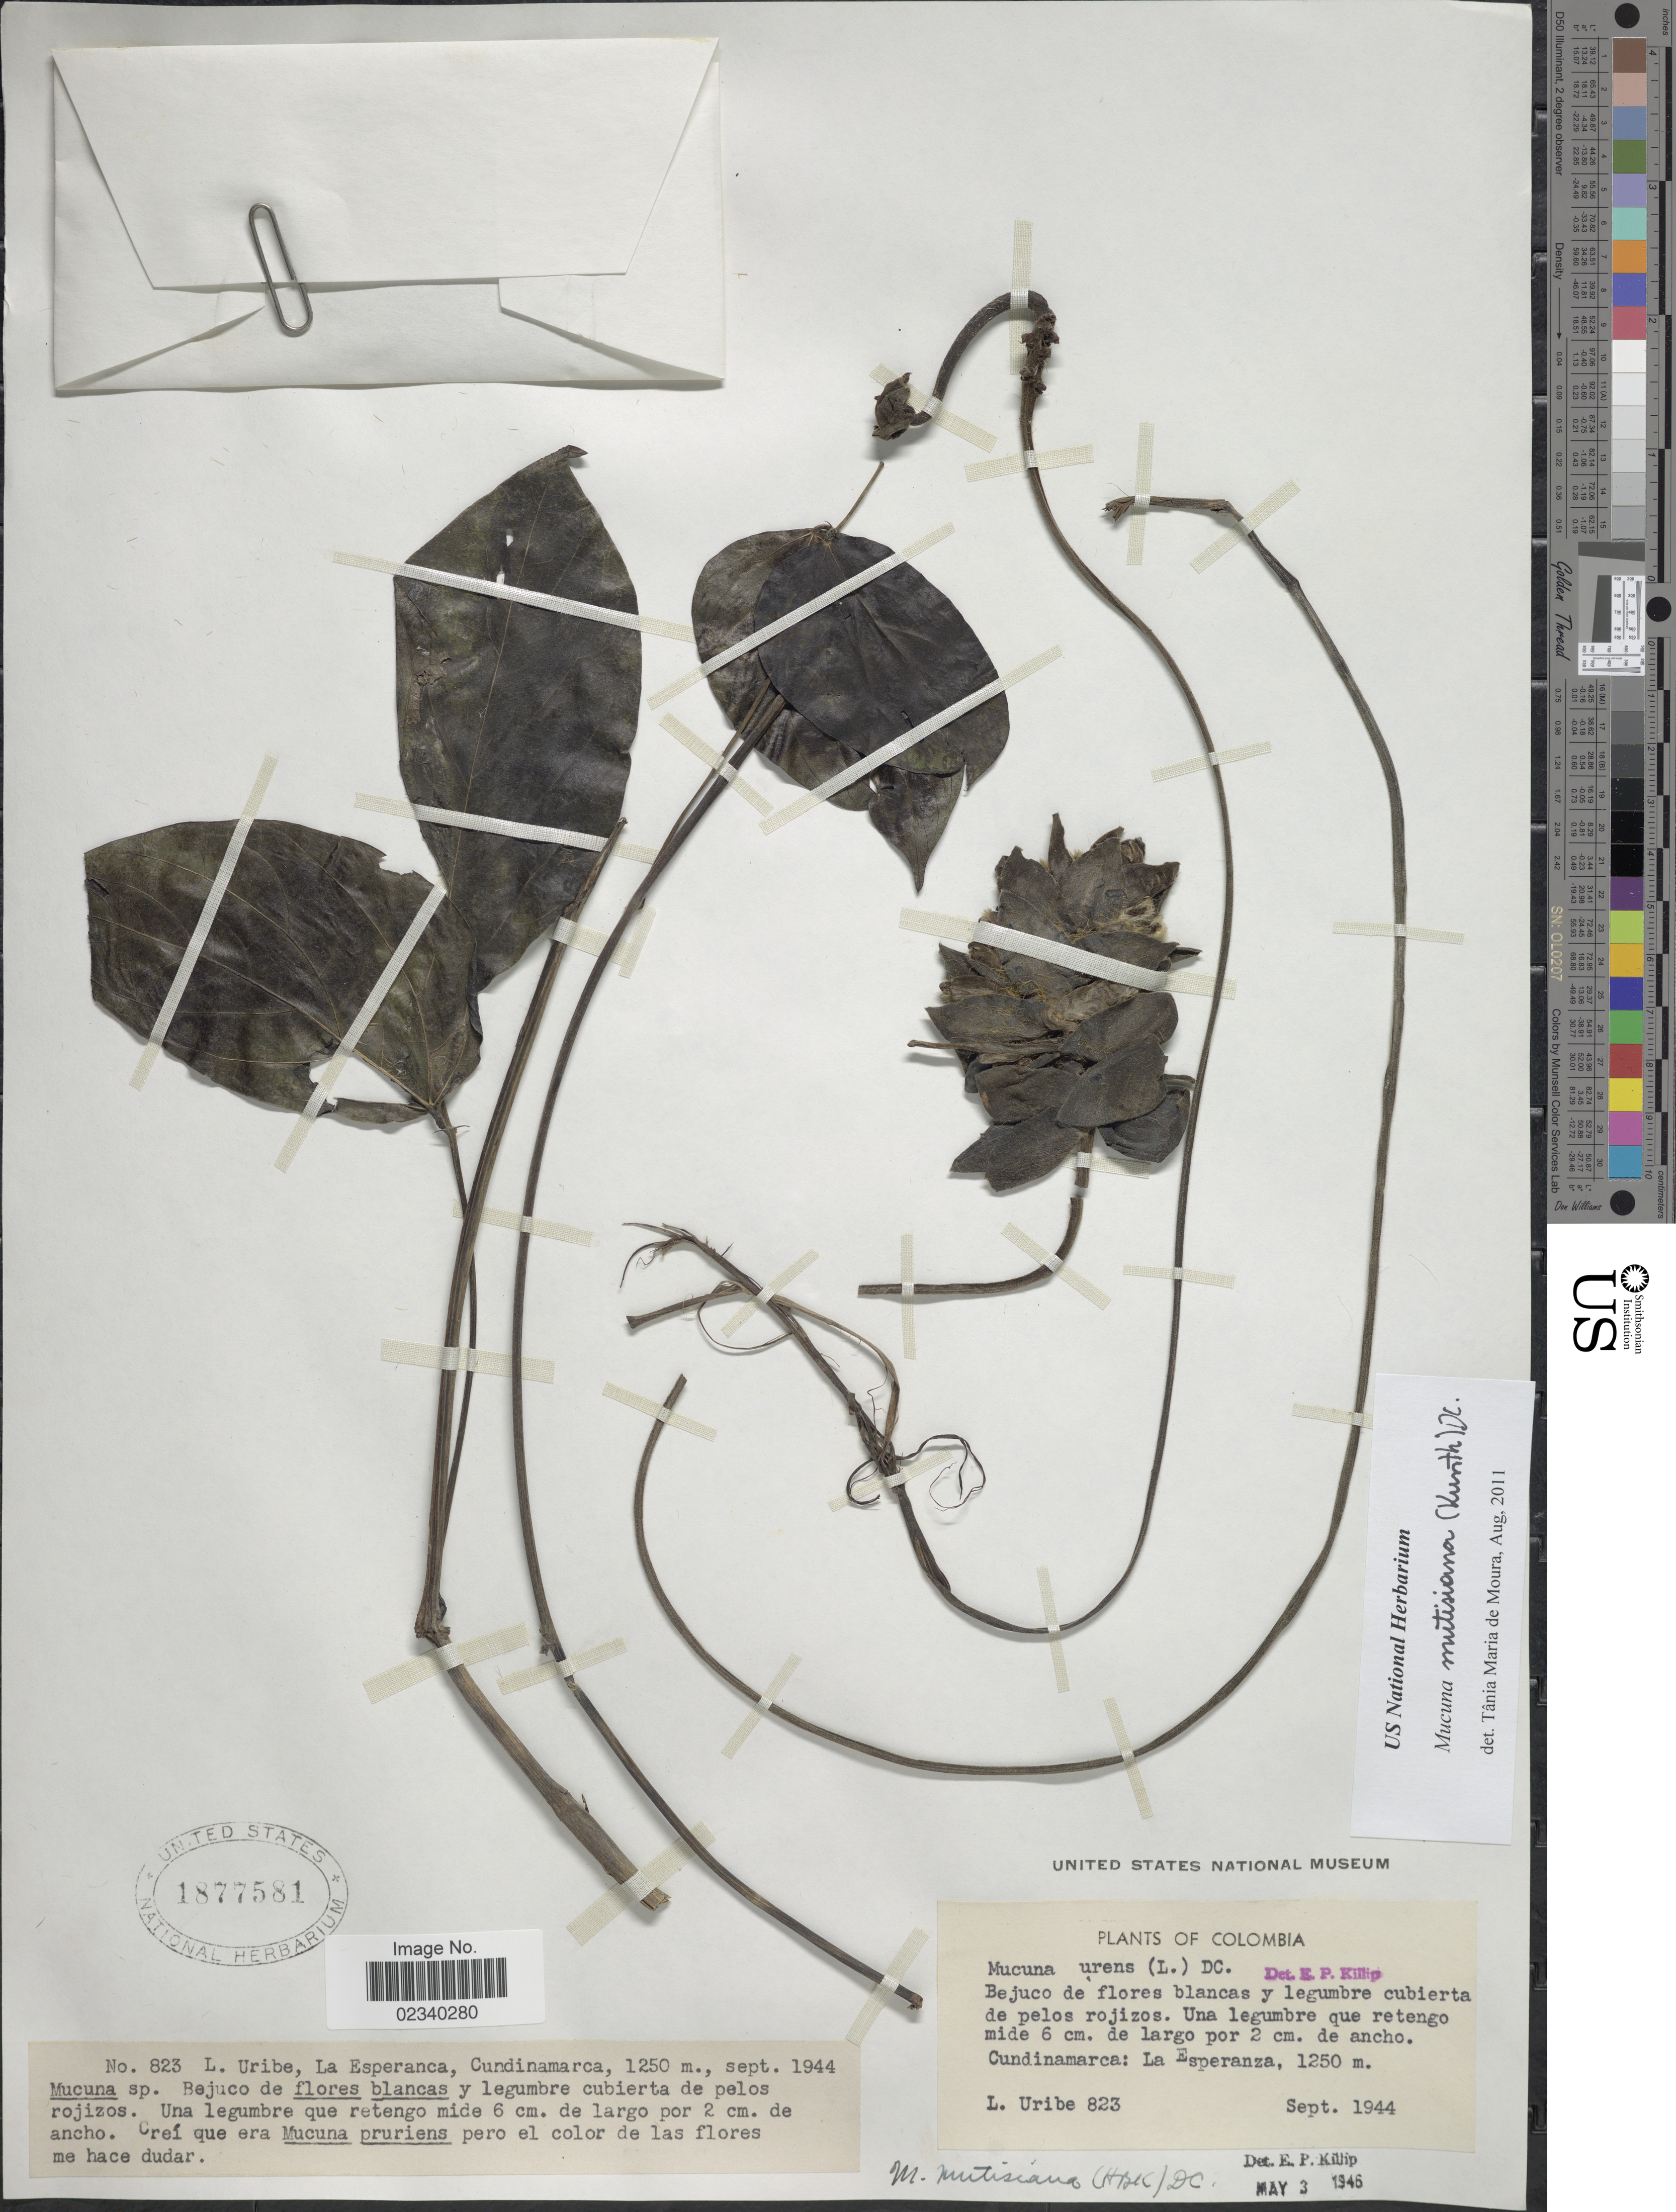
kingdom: Plantae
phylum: Tracheophyta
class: Magnoliopsida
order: Fabales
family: Fabaceae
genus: Mucuna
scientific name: Mucuna mutisiana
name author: (Kunth) DC.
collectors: L. Uribe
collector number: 823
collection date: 1944-09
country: Colombia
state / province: Cundinamarca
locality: La Esperanza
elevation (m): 1250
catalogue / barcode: US 1877581